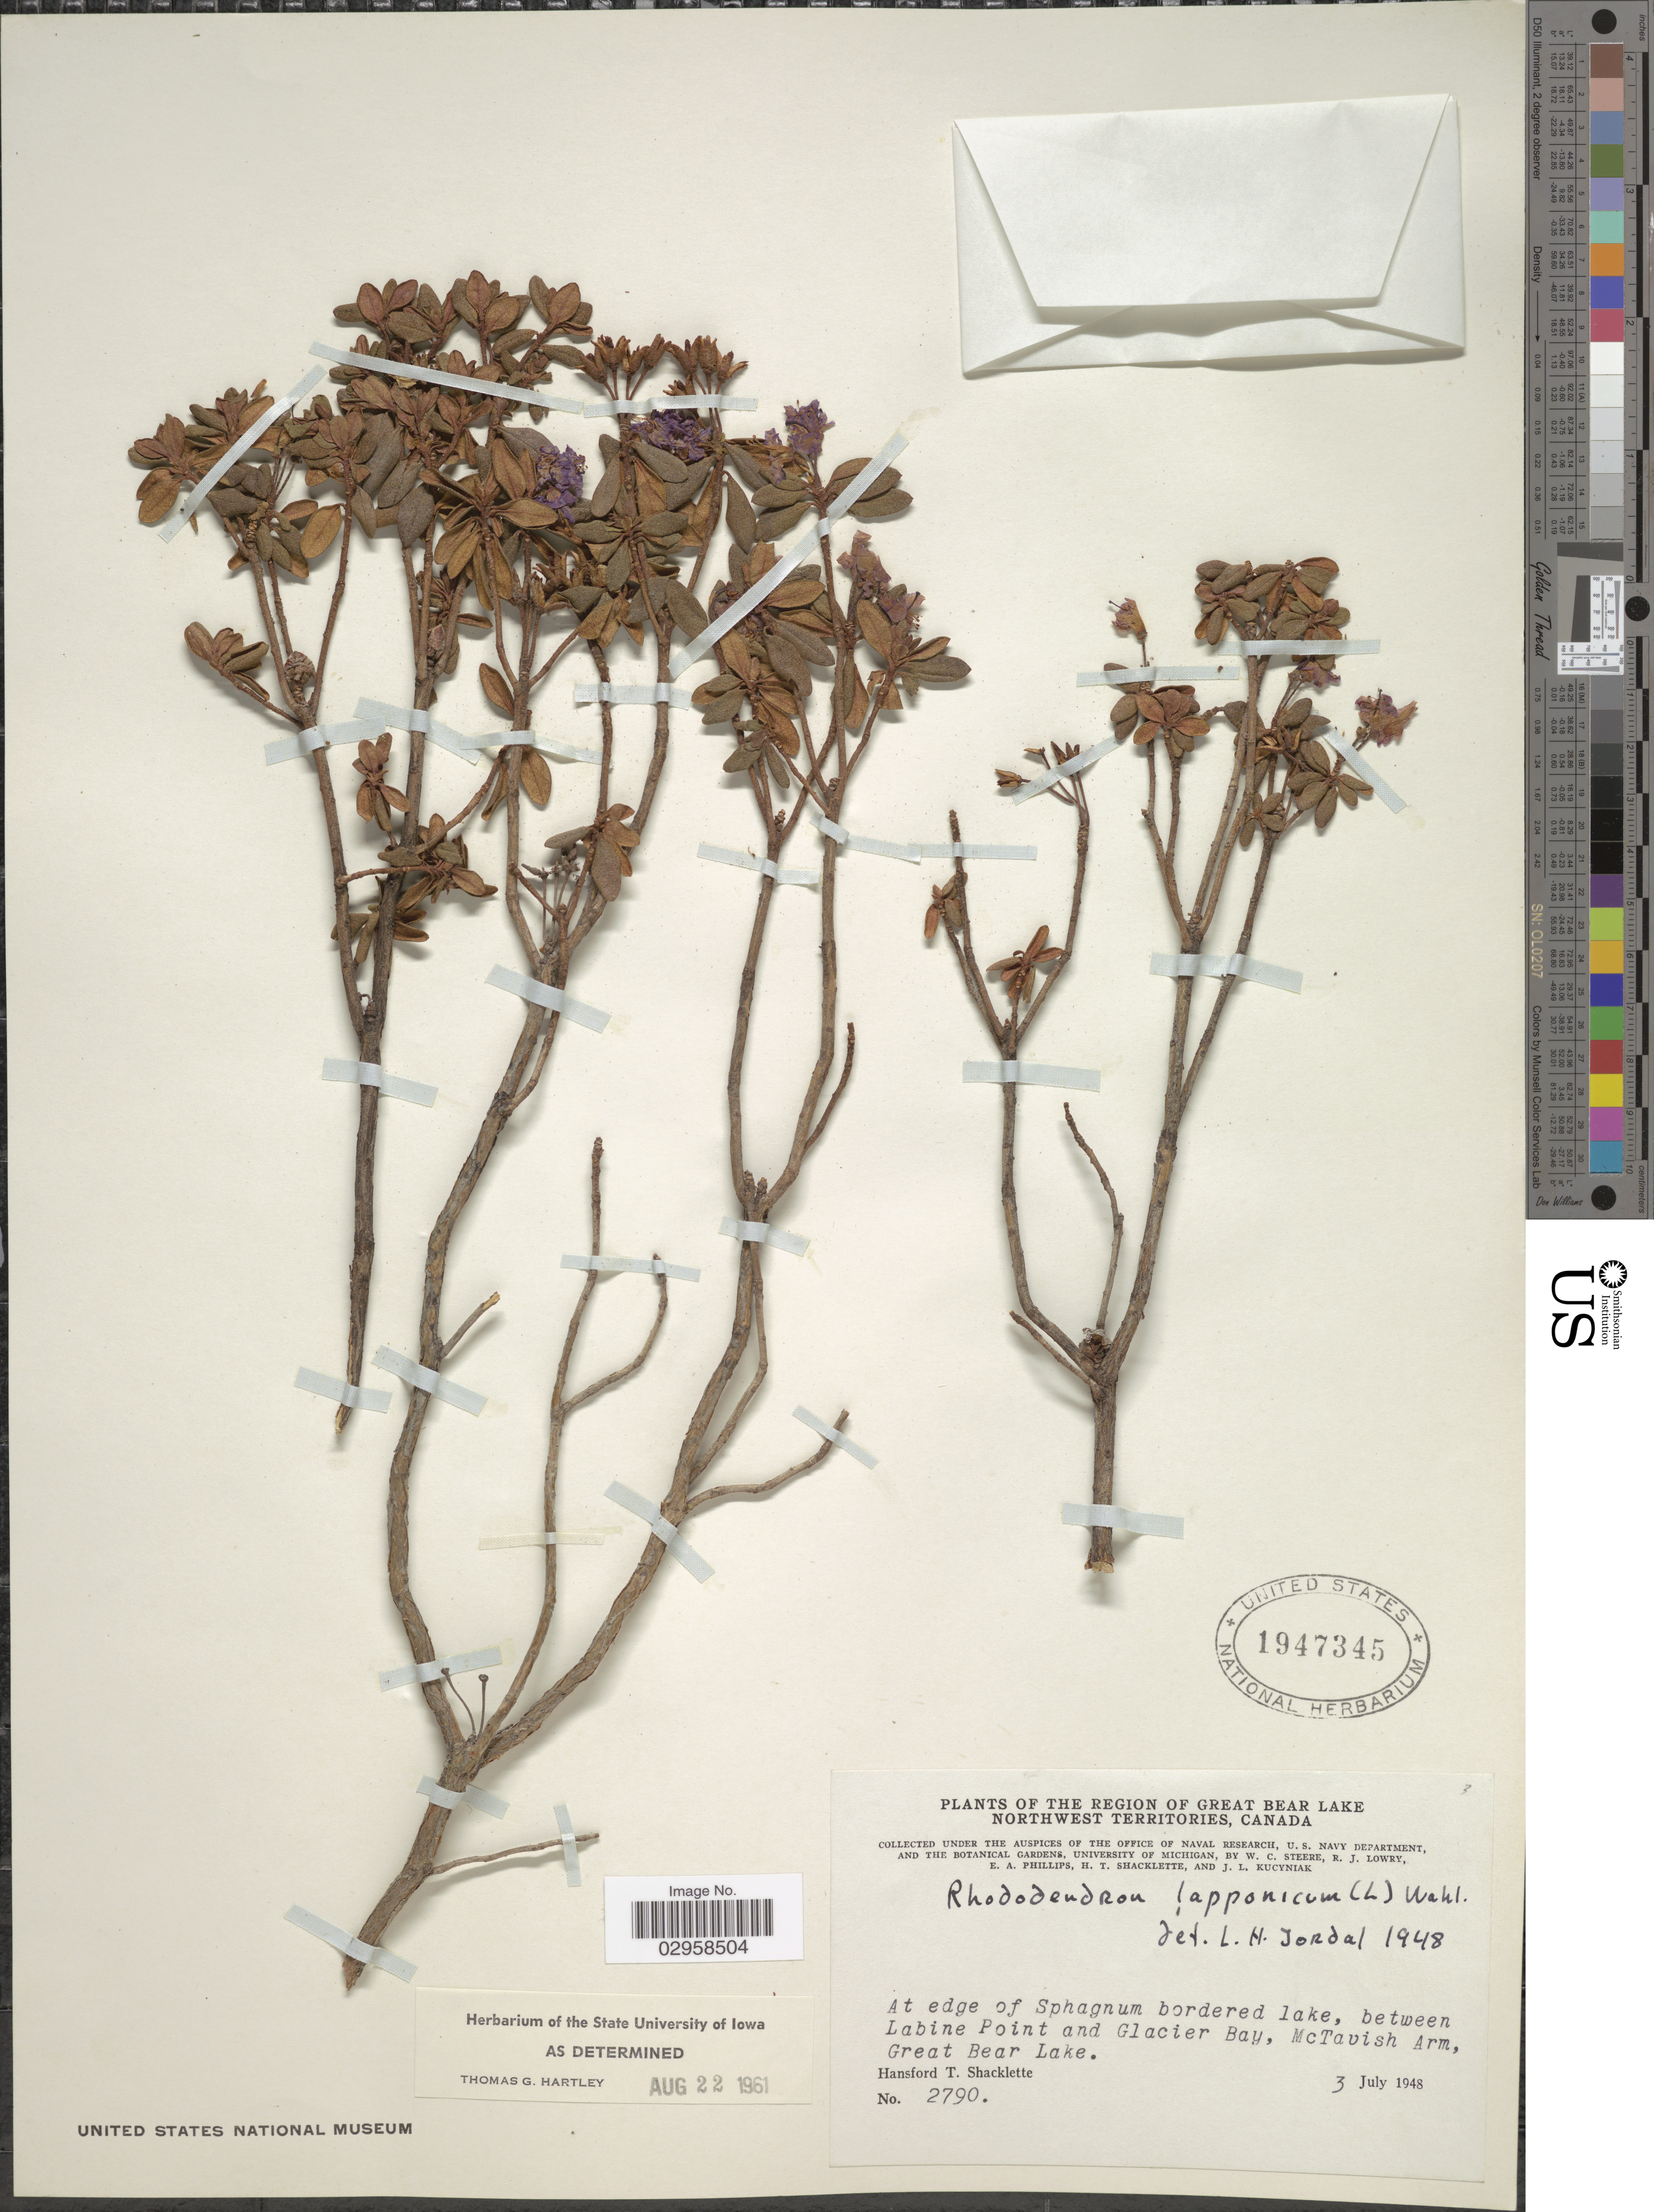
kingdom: Plantae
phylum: Tracheophyta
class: Magnoliopsida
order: Ericales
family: Ericaceae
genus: Rhododendron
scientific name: Rhododendron lapponicum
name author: (L.) Wahlenb.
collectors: H. Schacklette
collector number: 2790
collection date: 1948-07-03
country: Canada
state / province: Northwest Territories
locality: Region of Great Bear Lake. At edge of Spagnum bordered lake, between Labine Point and Glacier Bay, McTavish Arm, Great Bear Lake.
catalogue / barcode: US 1947345